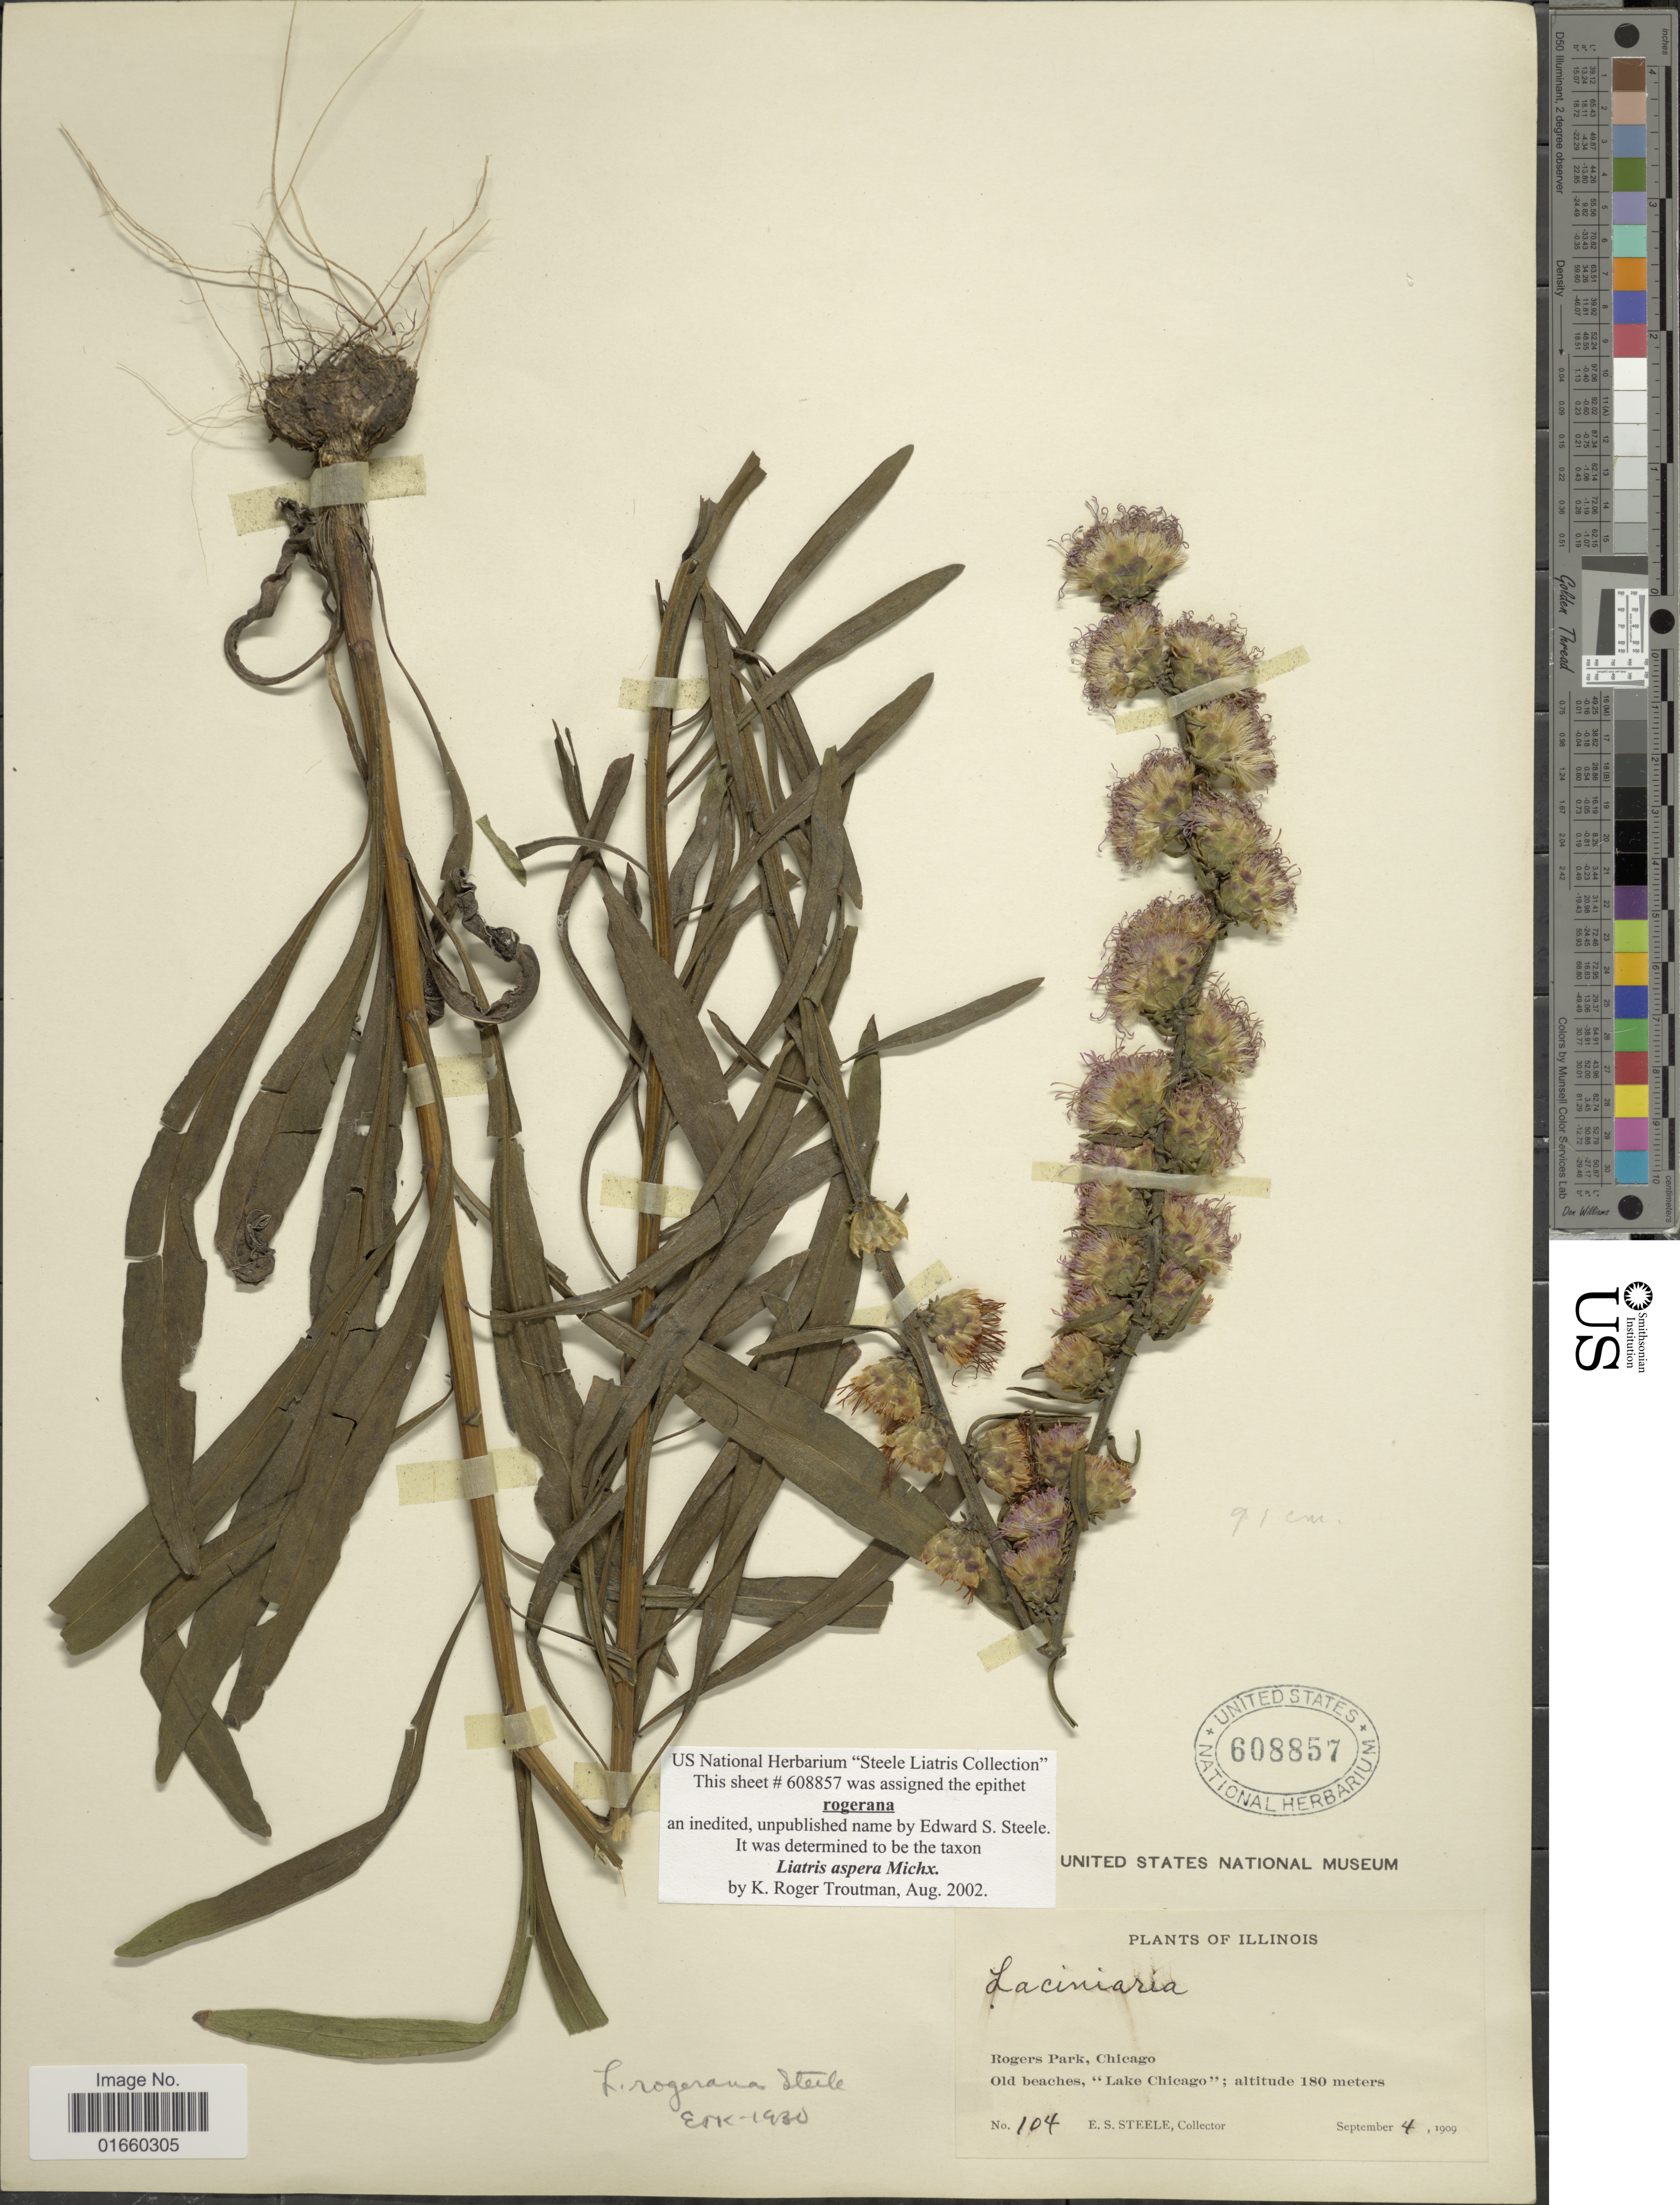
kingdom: Plantae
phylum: Tracheophyta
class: Magnoliopsida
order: Asterales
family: Asteraceae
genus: Liatris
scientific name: Liatris aspera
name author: Michx.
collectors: E. Steele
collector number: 104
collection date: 1909-09-04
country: United States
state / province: Illinois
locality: Rogers Park, Chicago, Old beaches, "Lake Chicago"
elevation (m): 180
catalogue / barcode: US 608857